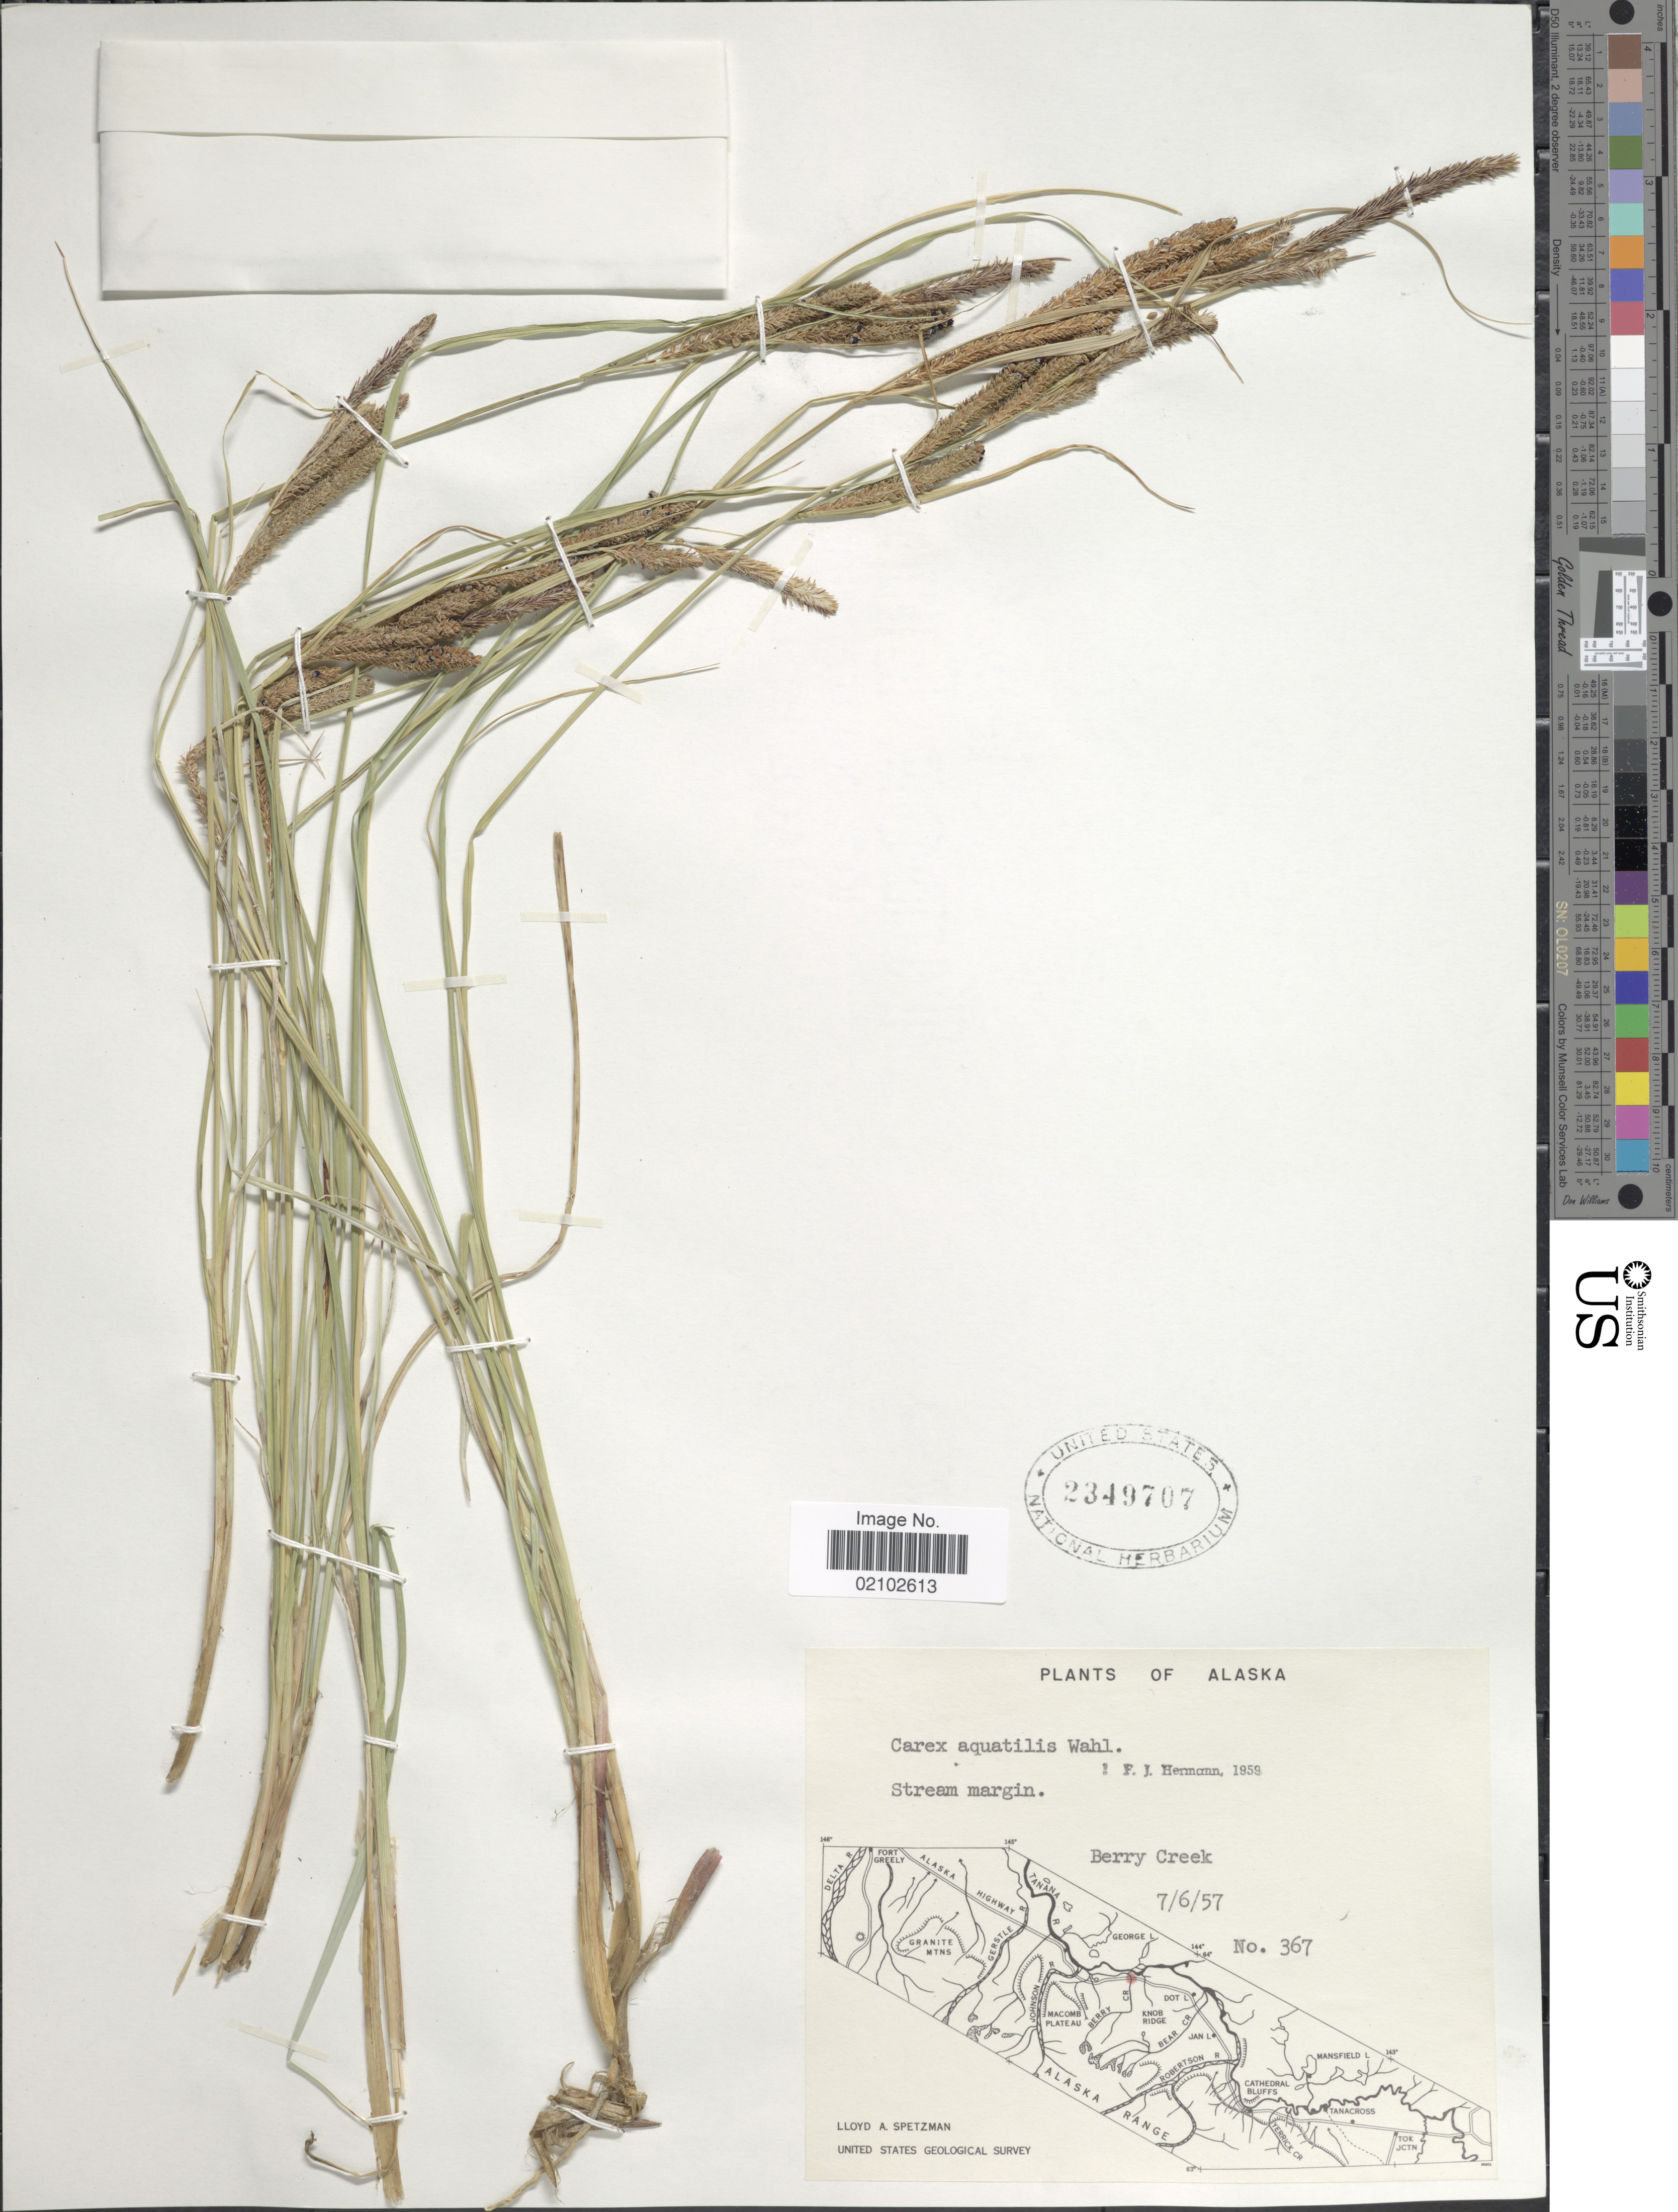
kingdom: Plantae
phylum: Tracheophyta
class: Liliopsida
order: Poales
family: Cyperaceae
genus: Carex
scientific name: Carex aquatilis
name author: Wahlenb.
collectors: L. Spetzman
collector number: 367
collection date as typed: Transcribed d/m/y: 6/7/57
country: United States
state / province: Alaska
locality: Stream margin. Berry Creek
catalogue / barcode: US 2349707